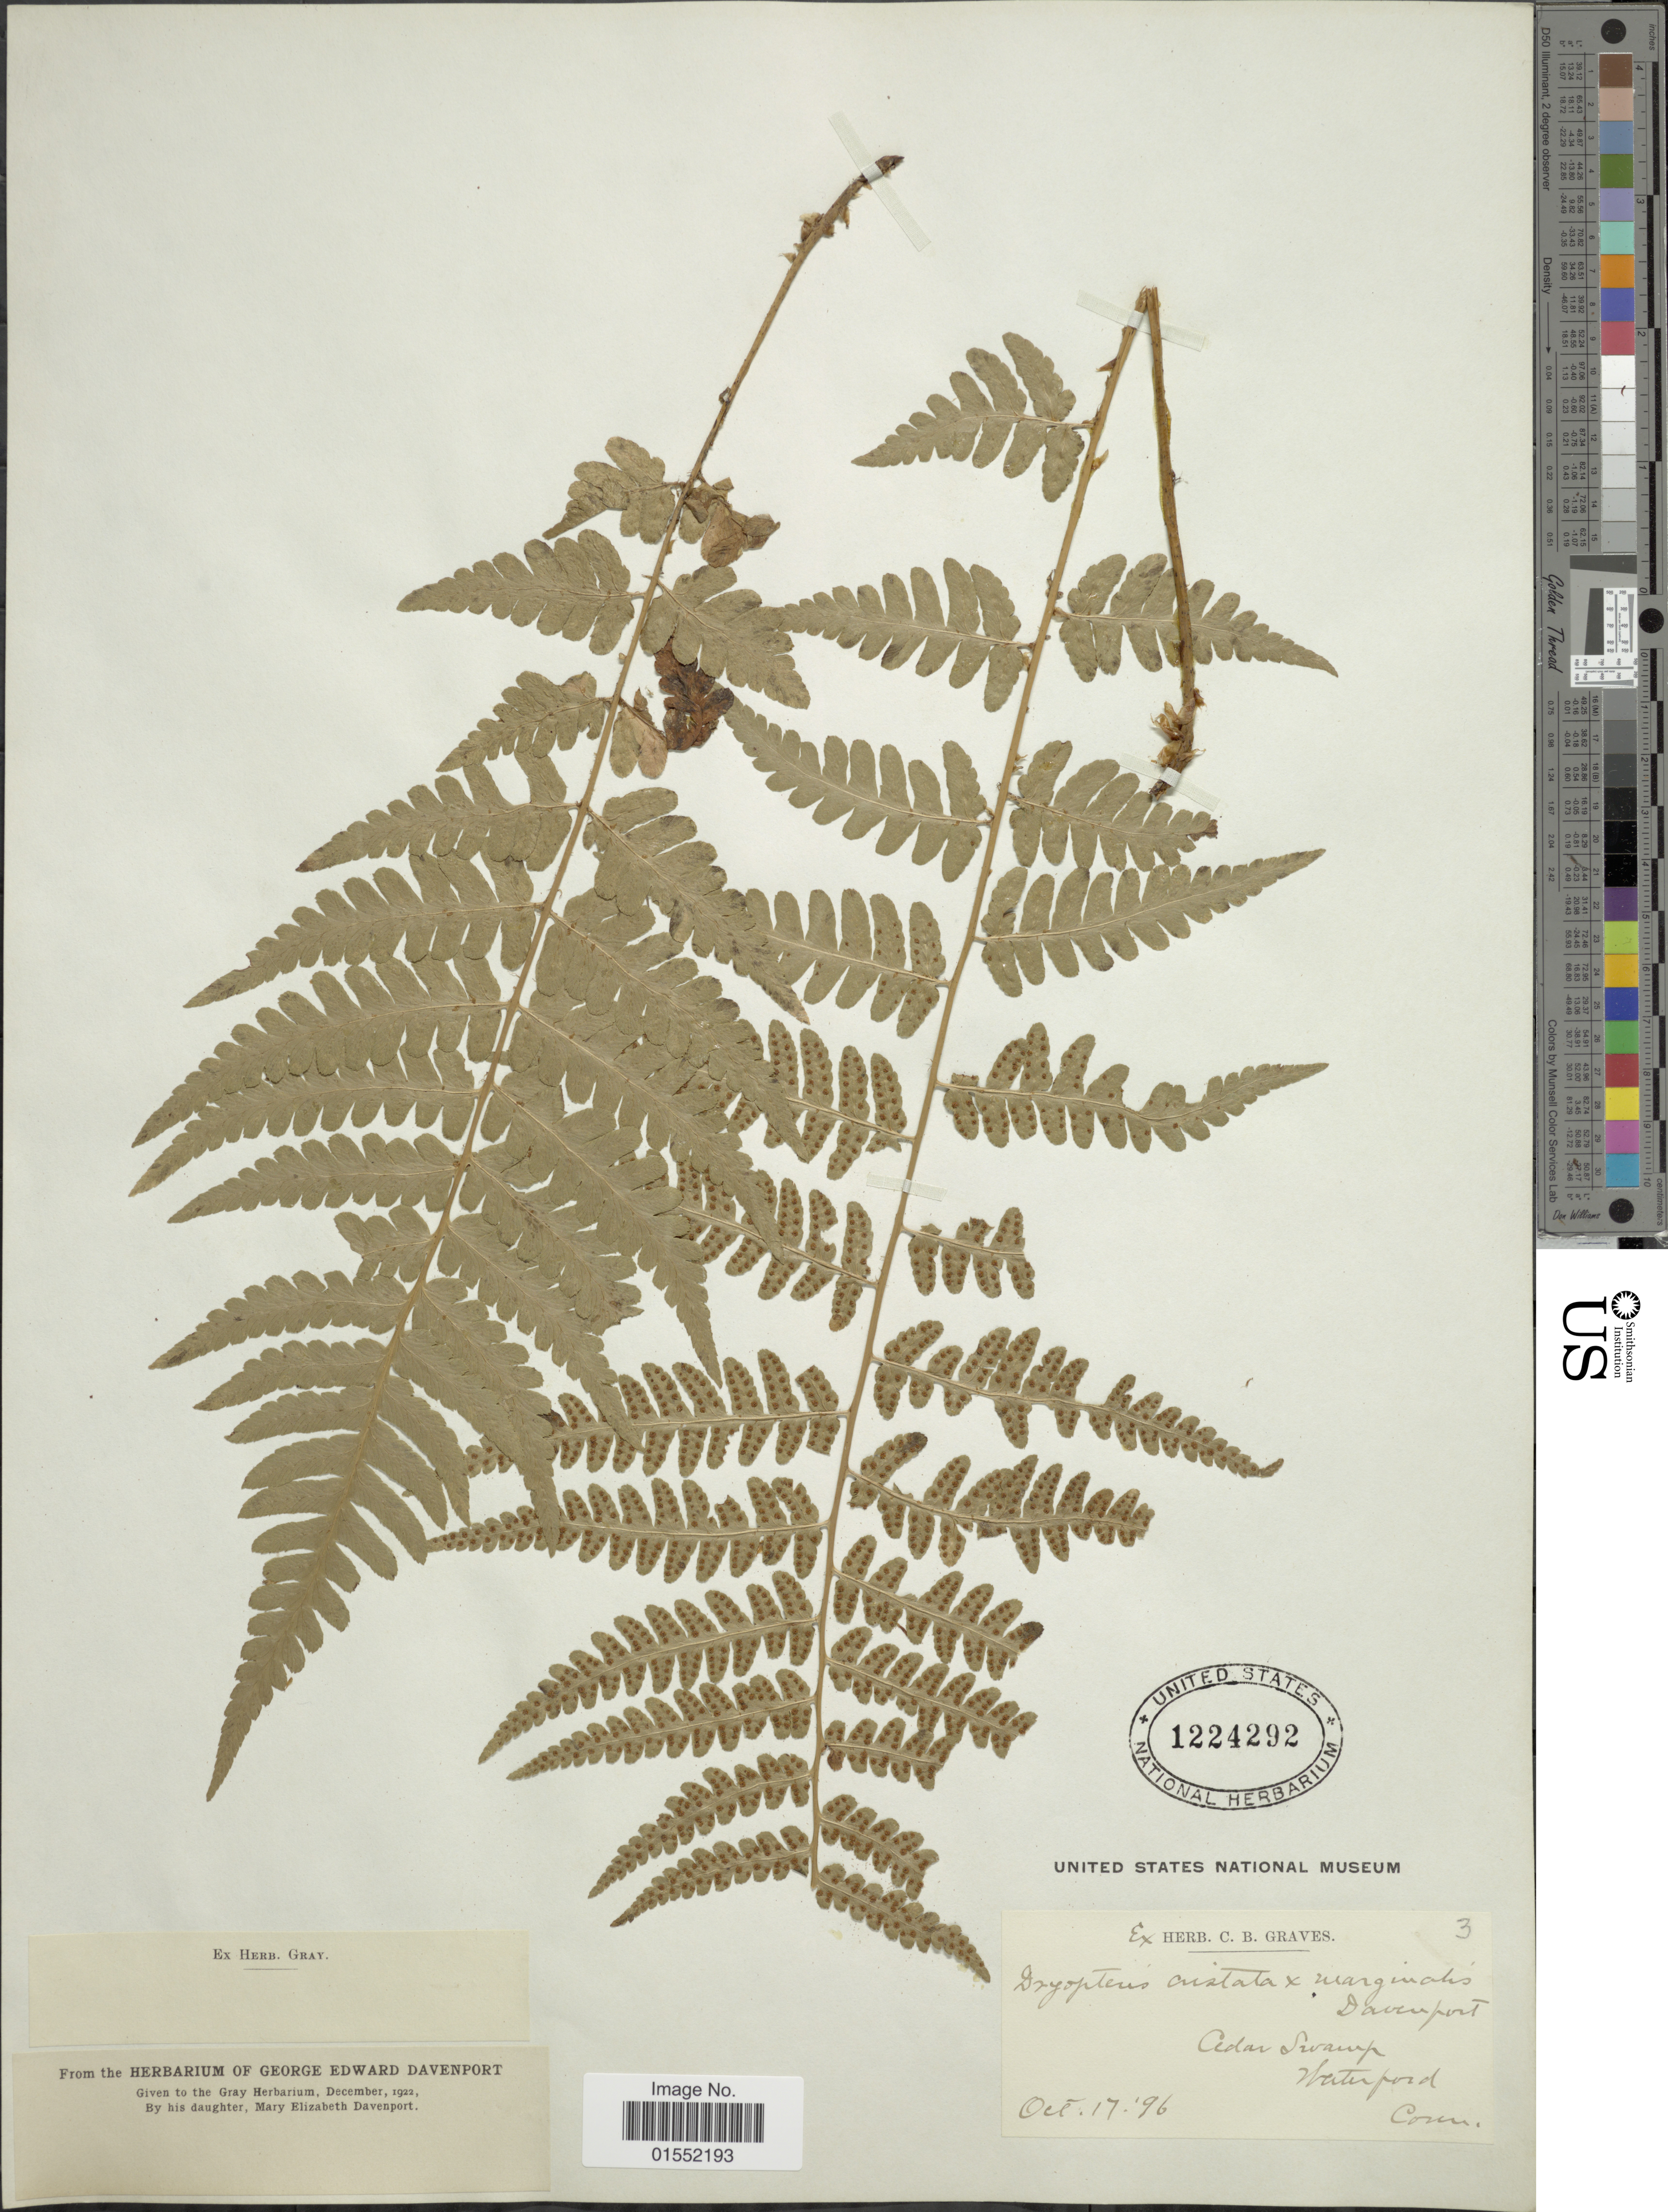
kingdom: Plantae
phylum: Tracheophyta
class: Polypodiopsida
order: Polypodiales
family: Dryopteridaceae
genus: Dryopteris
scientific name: Dryopteris x slossoniae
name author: Wherry ex Lellinger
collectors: ex herb. C. B. Graves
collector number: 3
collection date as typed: Transcribed d/m/y: 17/10/96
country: United States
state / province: Connecticut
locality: Cedar Swamp Waterford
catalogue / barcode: US 1224292